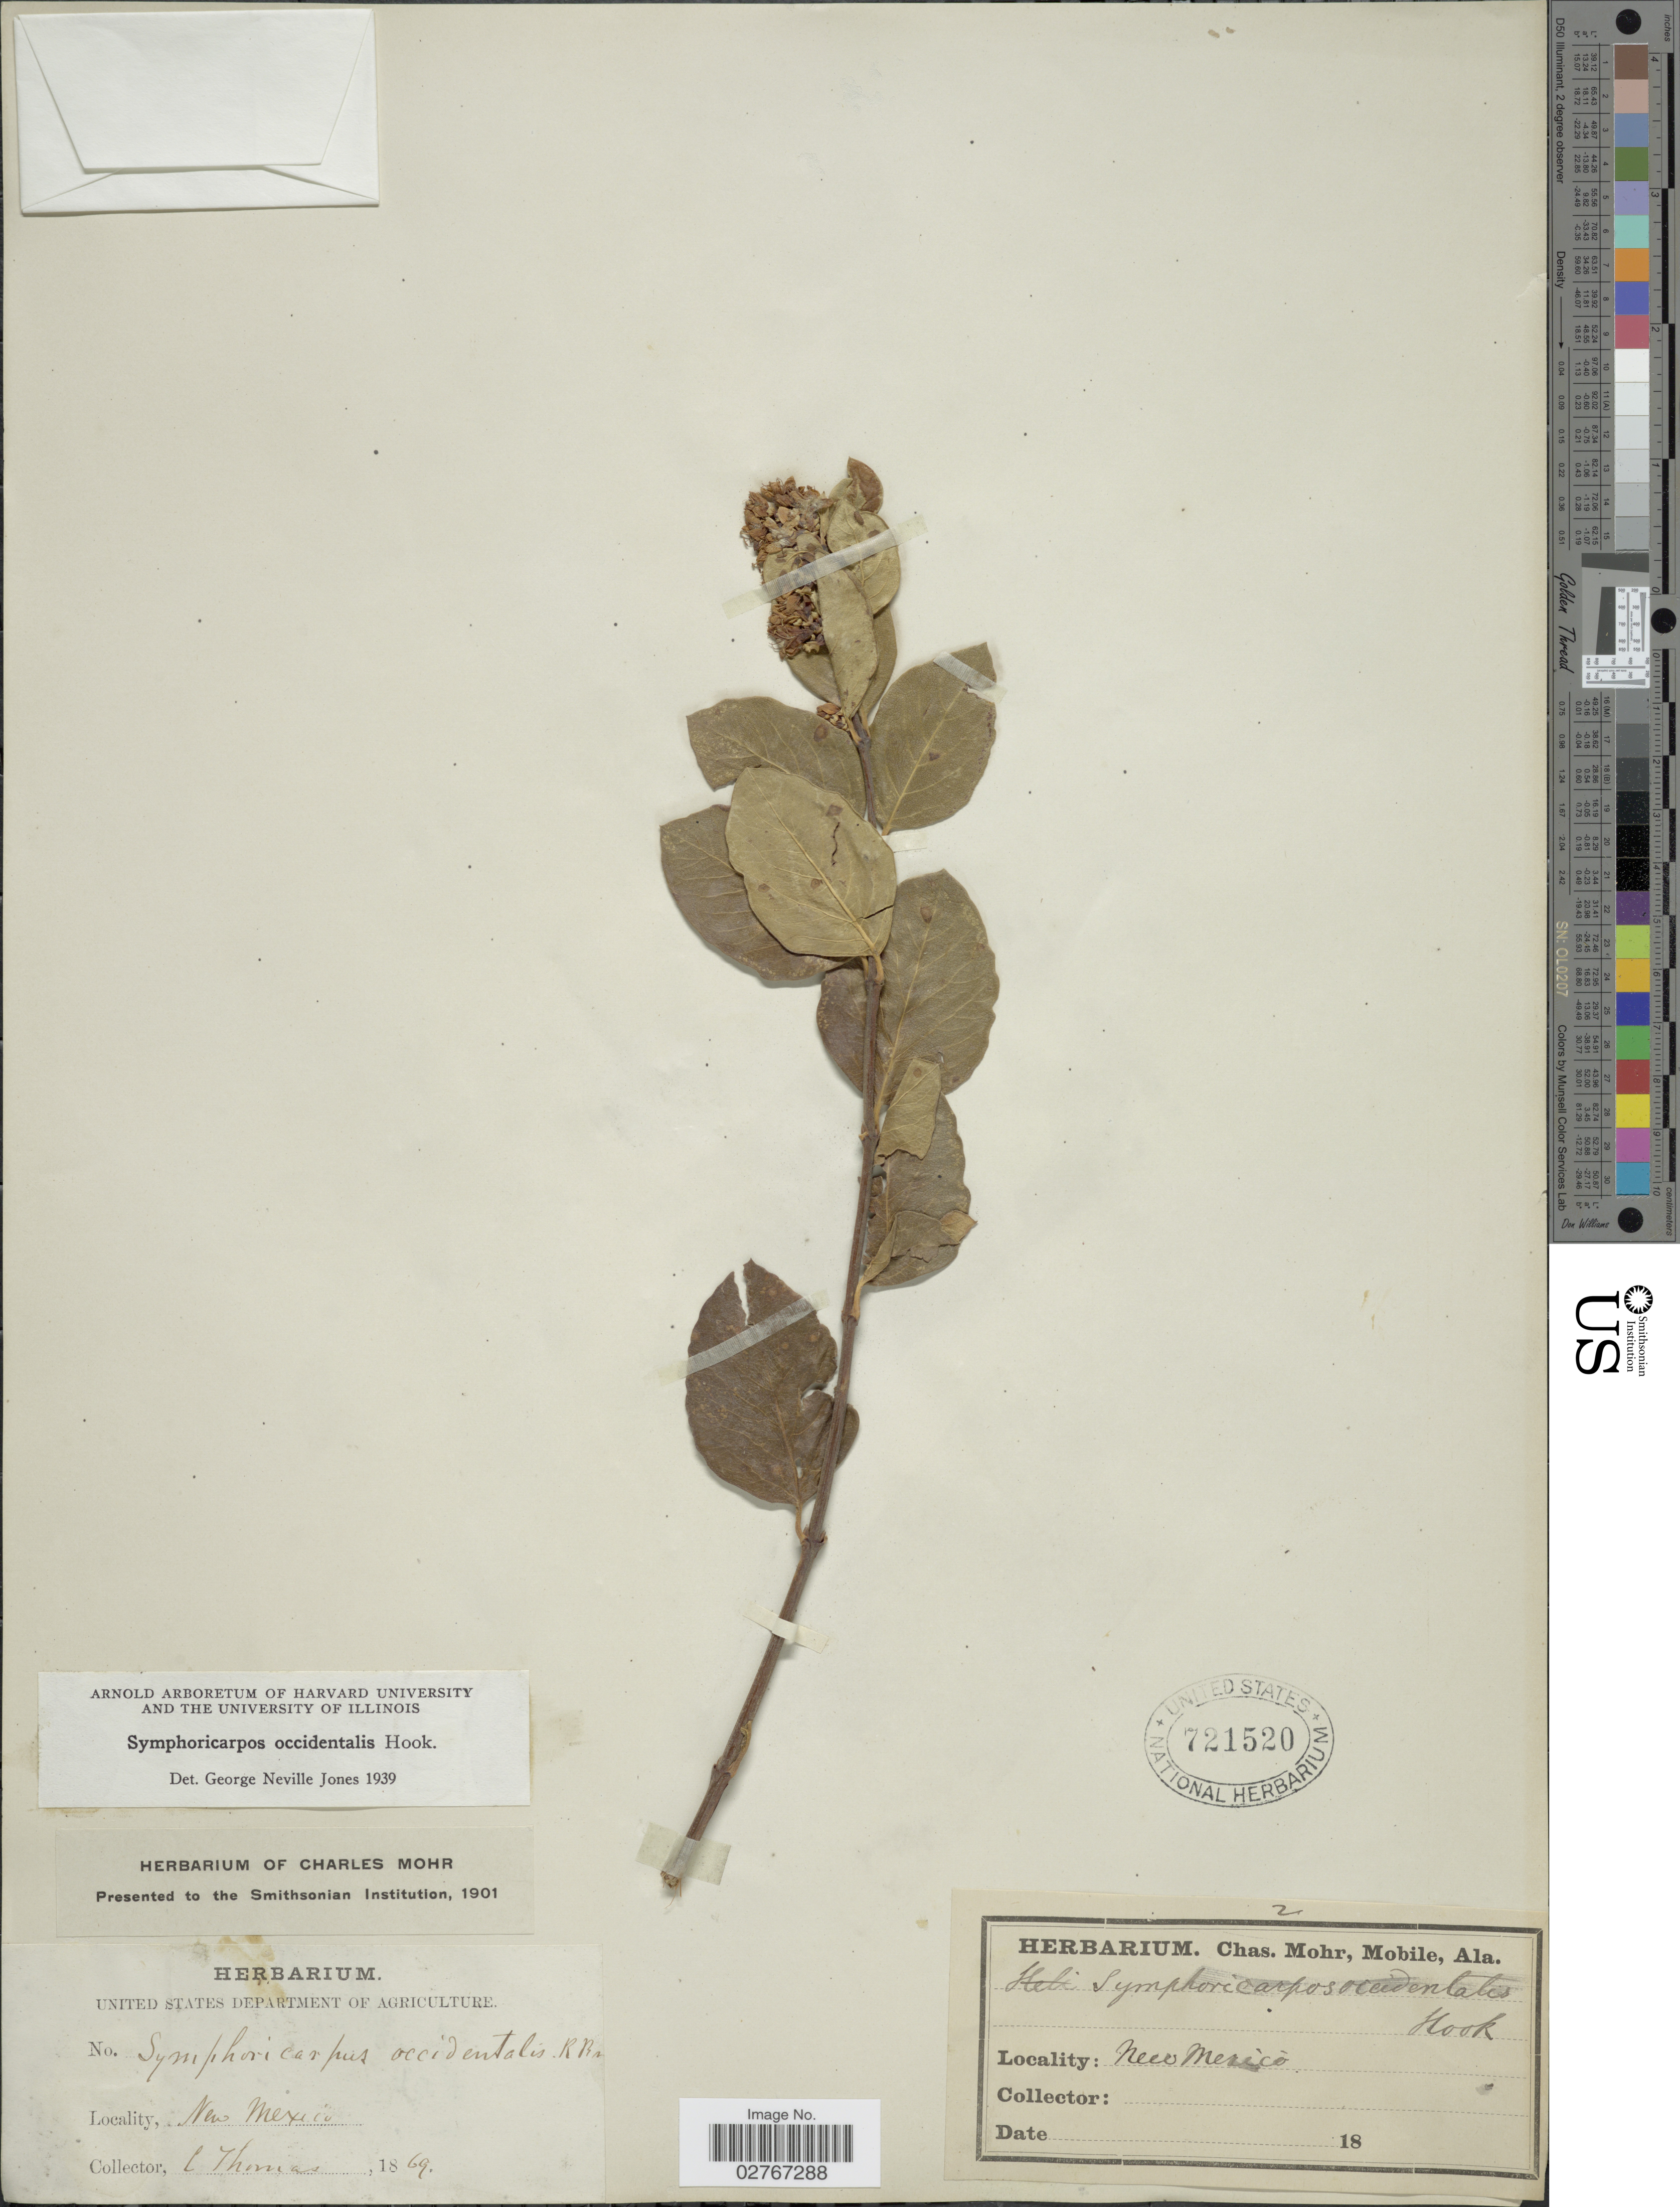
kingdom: Plantae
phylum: Tracheophyta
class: Magnoliopsida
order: Dipsacales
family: Caprifoliaceae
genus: Symphoricarpos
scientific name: Symphoricarpos occidentalis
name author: (R. Br.) Hook.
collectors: L. Thomas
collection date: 1869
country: United States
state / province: New Mexico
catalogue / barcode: US 721520